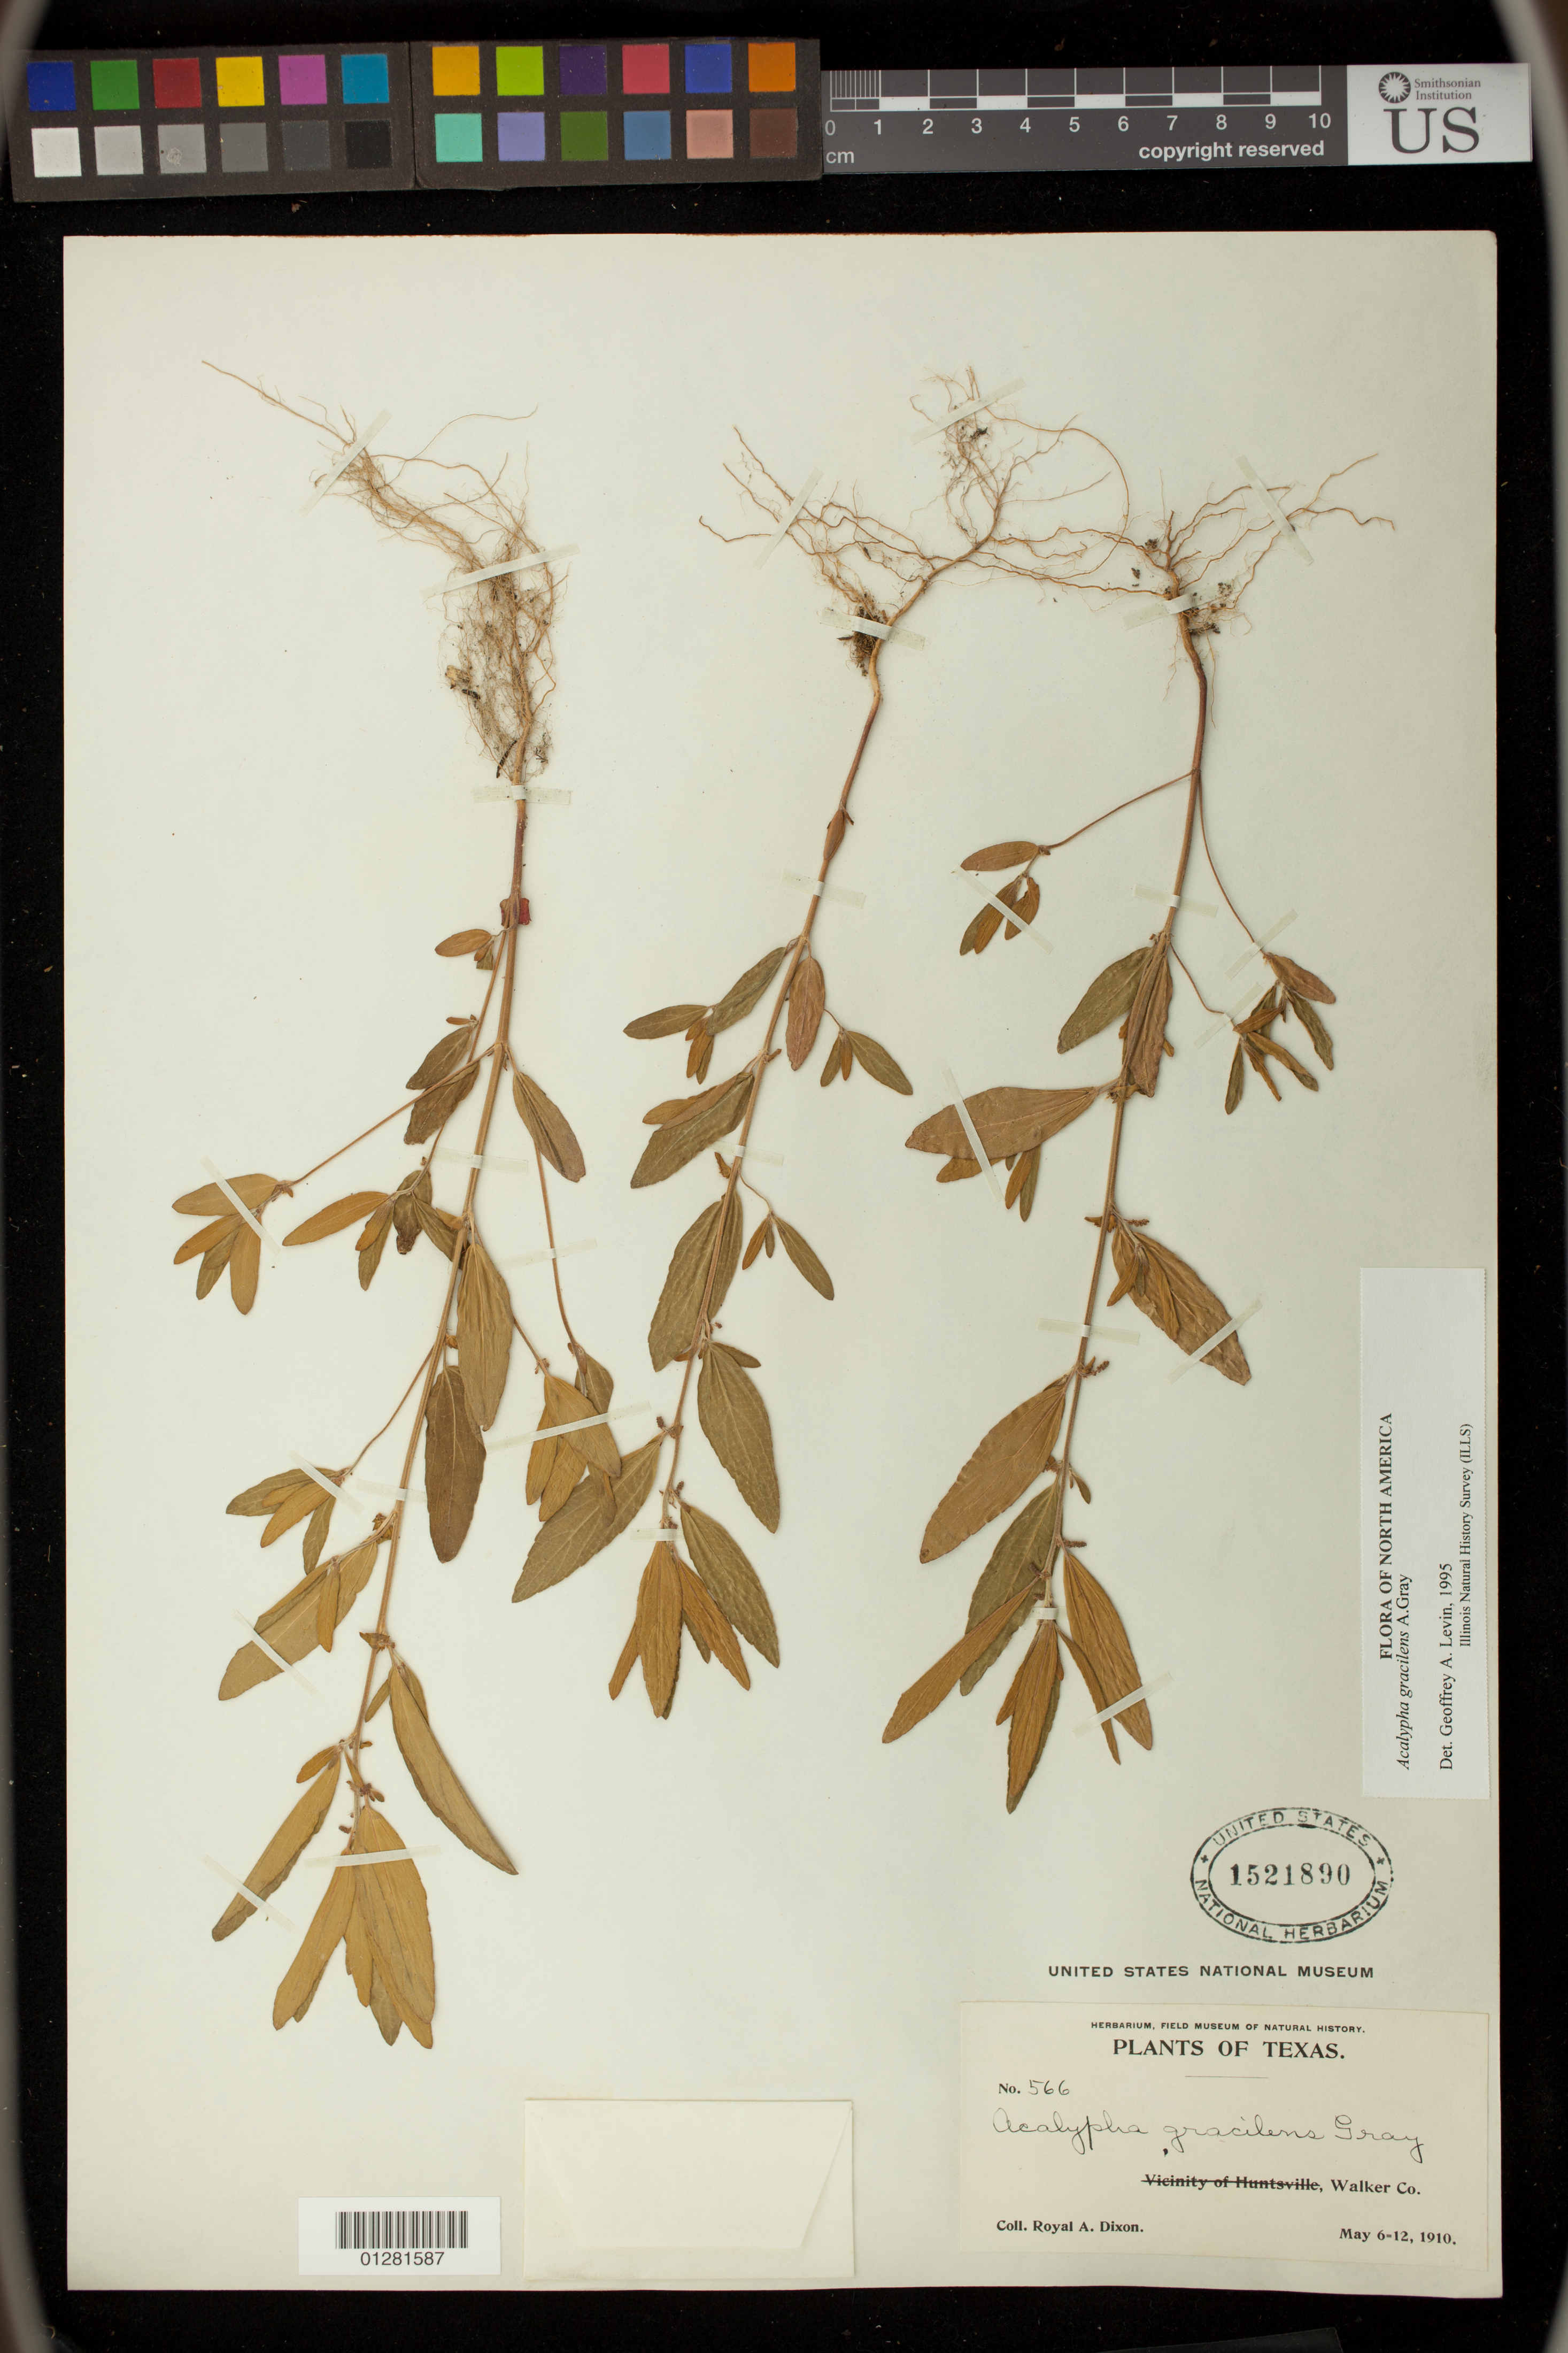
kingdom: Plantae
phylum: Tracheophyta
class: Magnoliopsida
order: Malpighiales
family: Euphorbiaceae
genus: Acalypha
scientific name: Acalypha gracilens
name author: A. Gray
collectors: R. A. Dixon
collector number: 566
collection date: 1910-05-06/1910-05-12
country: United States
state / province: Texas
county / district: Walker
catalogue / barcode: US 1521890